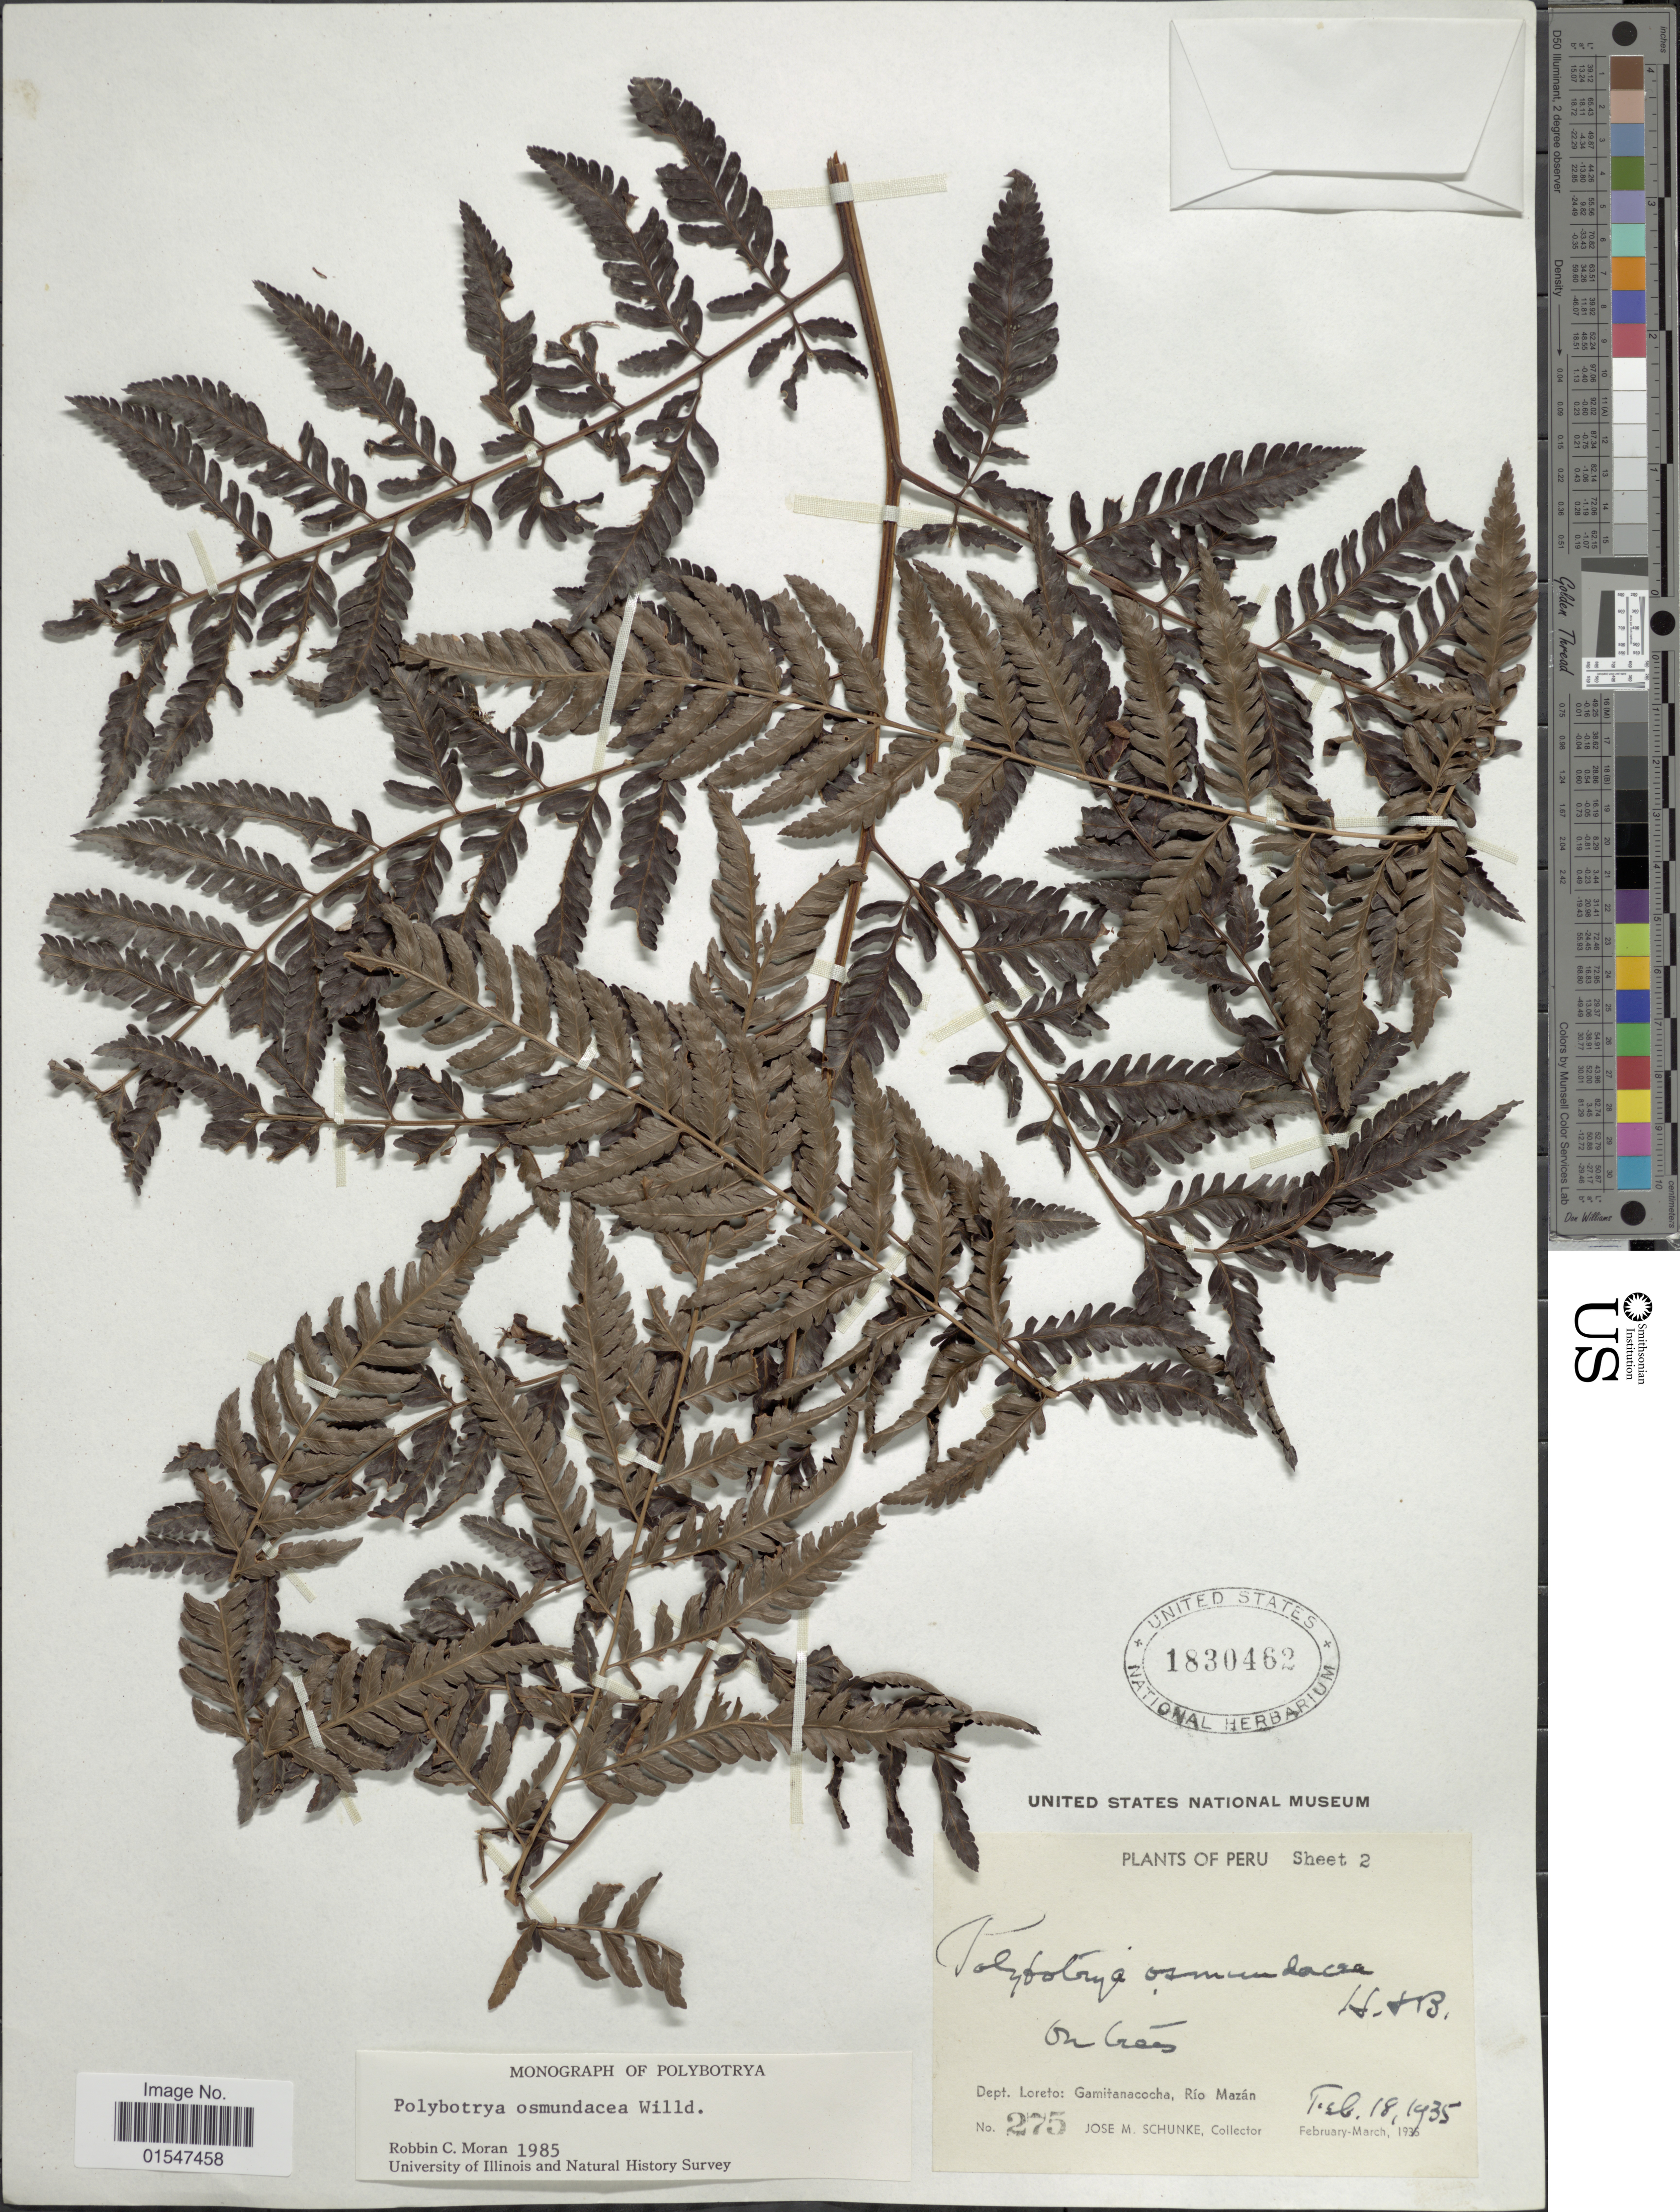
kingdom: Plantae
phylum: Tracheophyta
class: Polypodiopsida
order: Polypodiales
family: Dryopteridaceae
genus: Polybotrya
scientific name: Polybotrya osmundacea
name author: Humb. & Bonpl. ex Willd.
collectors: J. M. Schunke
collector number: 275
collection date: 1935-02-18/1935-03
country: Peru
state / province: Loreto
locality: Gamitanacocham Río Mazán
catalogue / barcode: US 1830462